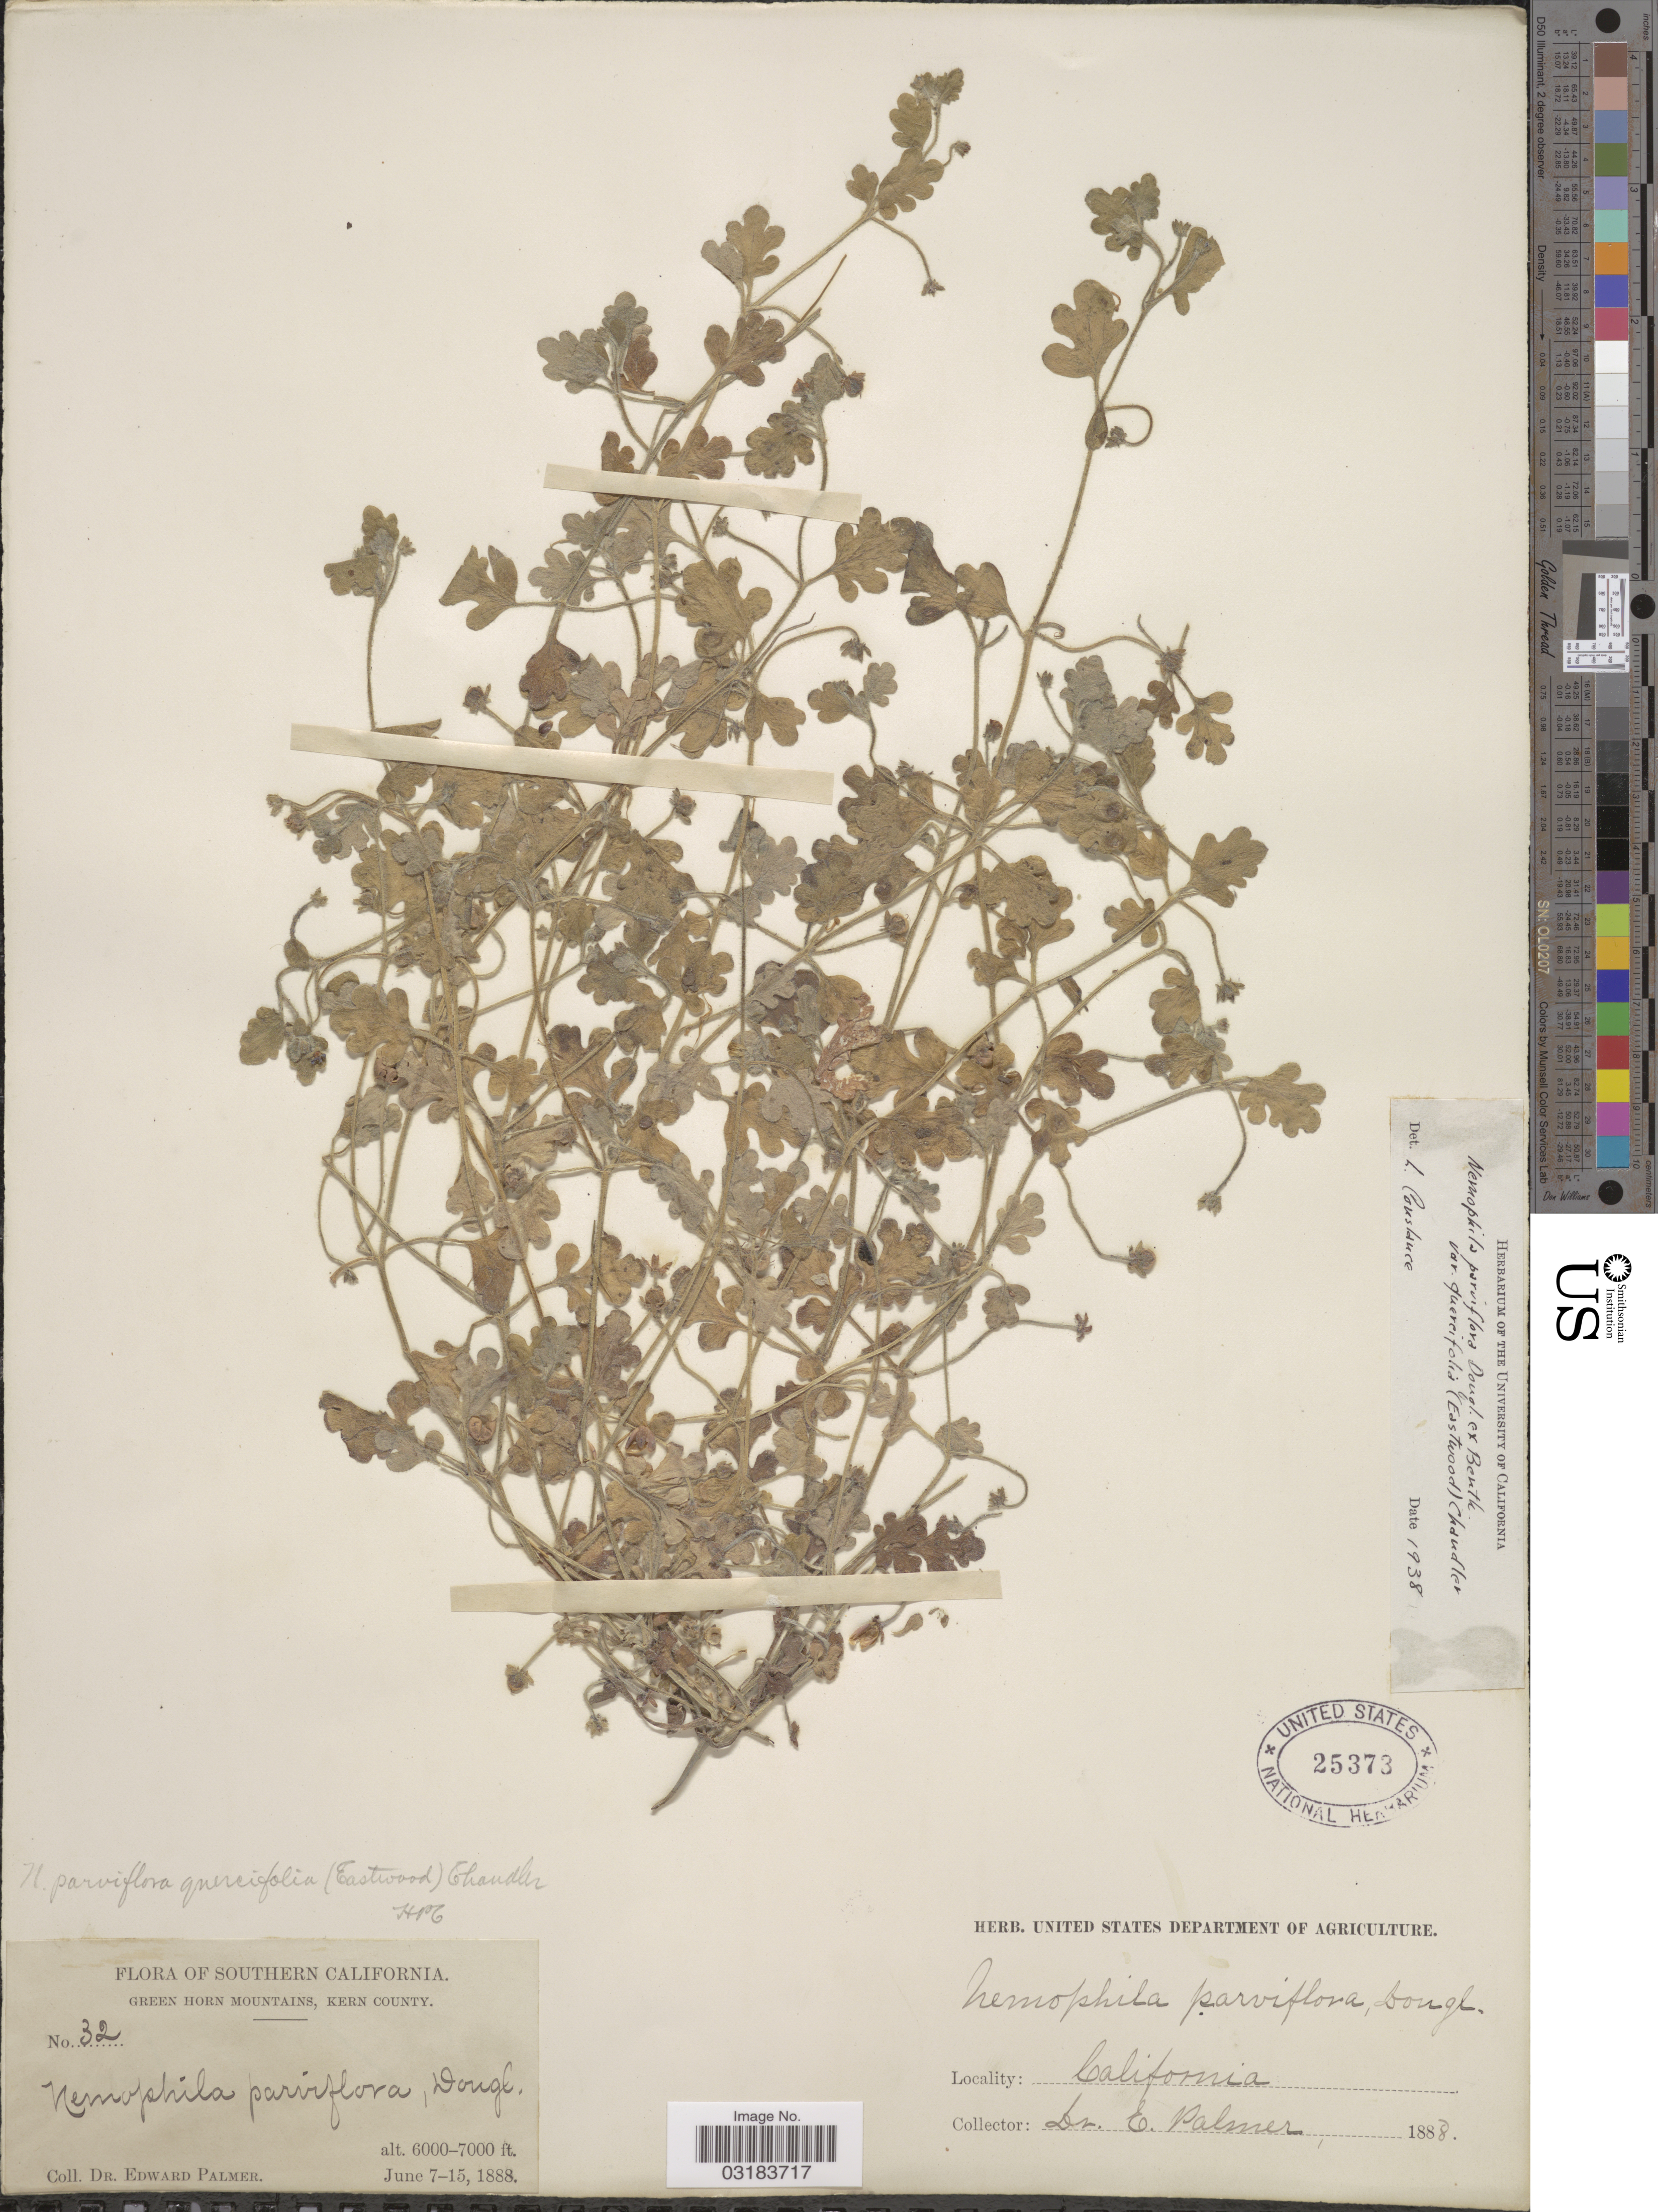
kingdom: Plantae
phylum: Tracheophyta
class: Magnoliopsida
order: Boraginales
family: Hydrophyllaceae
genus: Nemophila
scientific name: Nemophila parviflora var. quercifolia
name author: (Eastw.) H.P. Chandler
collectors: E. Palmer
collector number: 32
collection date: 1888-06-07/1888-06-15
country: United States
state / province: California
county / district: Kern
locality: Southern California. Green Horn Mountains, Kern County.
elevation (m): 1829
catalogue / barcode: US 25373